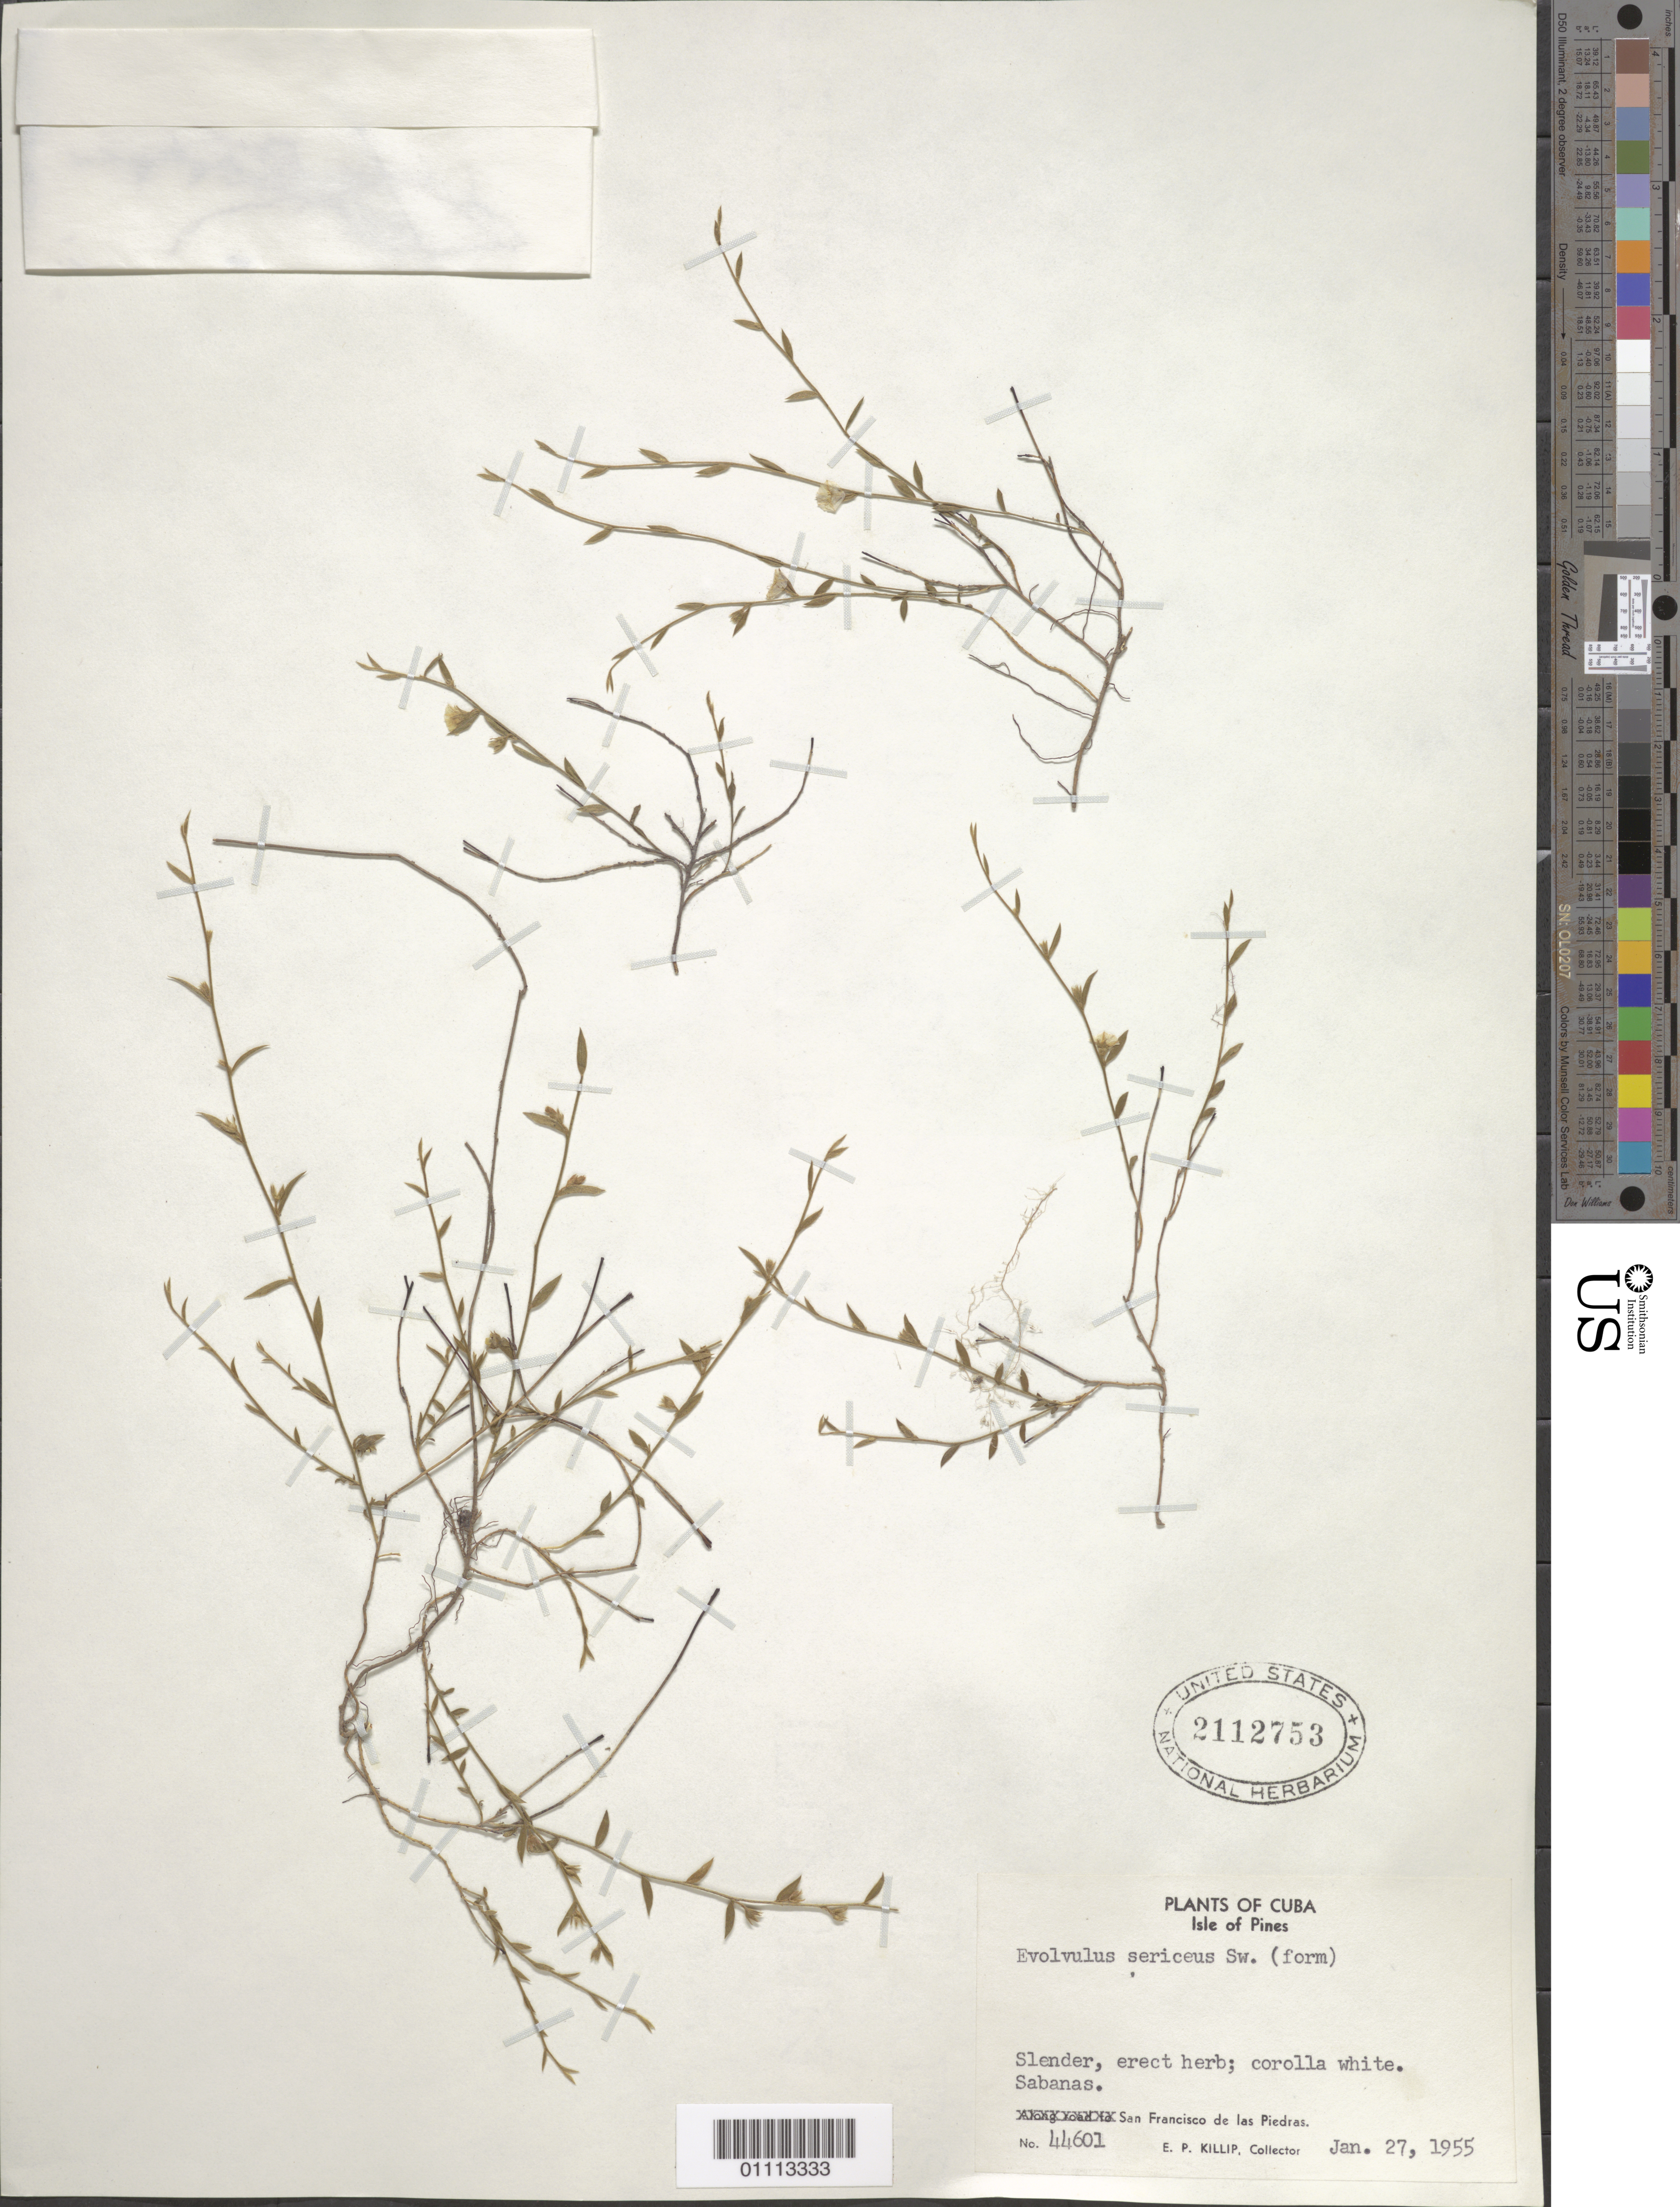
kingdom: Plantae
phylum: Tracheophyta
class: Magnoliopsida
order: Solanales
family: Convolvulaceae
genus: Evolvulus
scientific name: Evolvulus sericeus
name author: Sw.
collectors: E. P. Killip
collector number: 44601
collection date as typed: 27 Jan 1955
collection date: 1955-01-27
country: Cuba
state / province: Isla de La Juventud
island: Isla de la Juventud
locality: San Francisco de las Piedras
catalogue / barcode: US 2112753